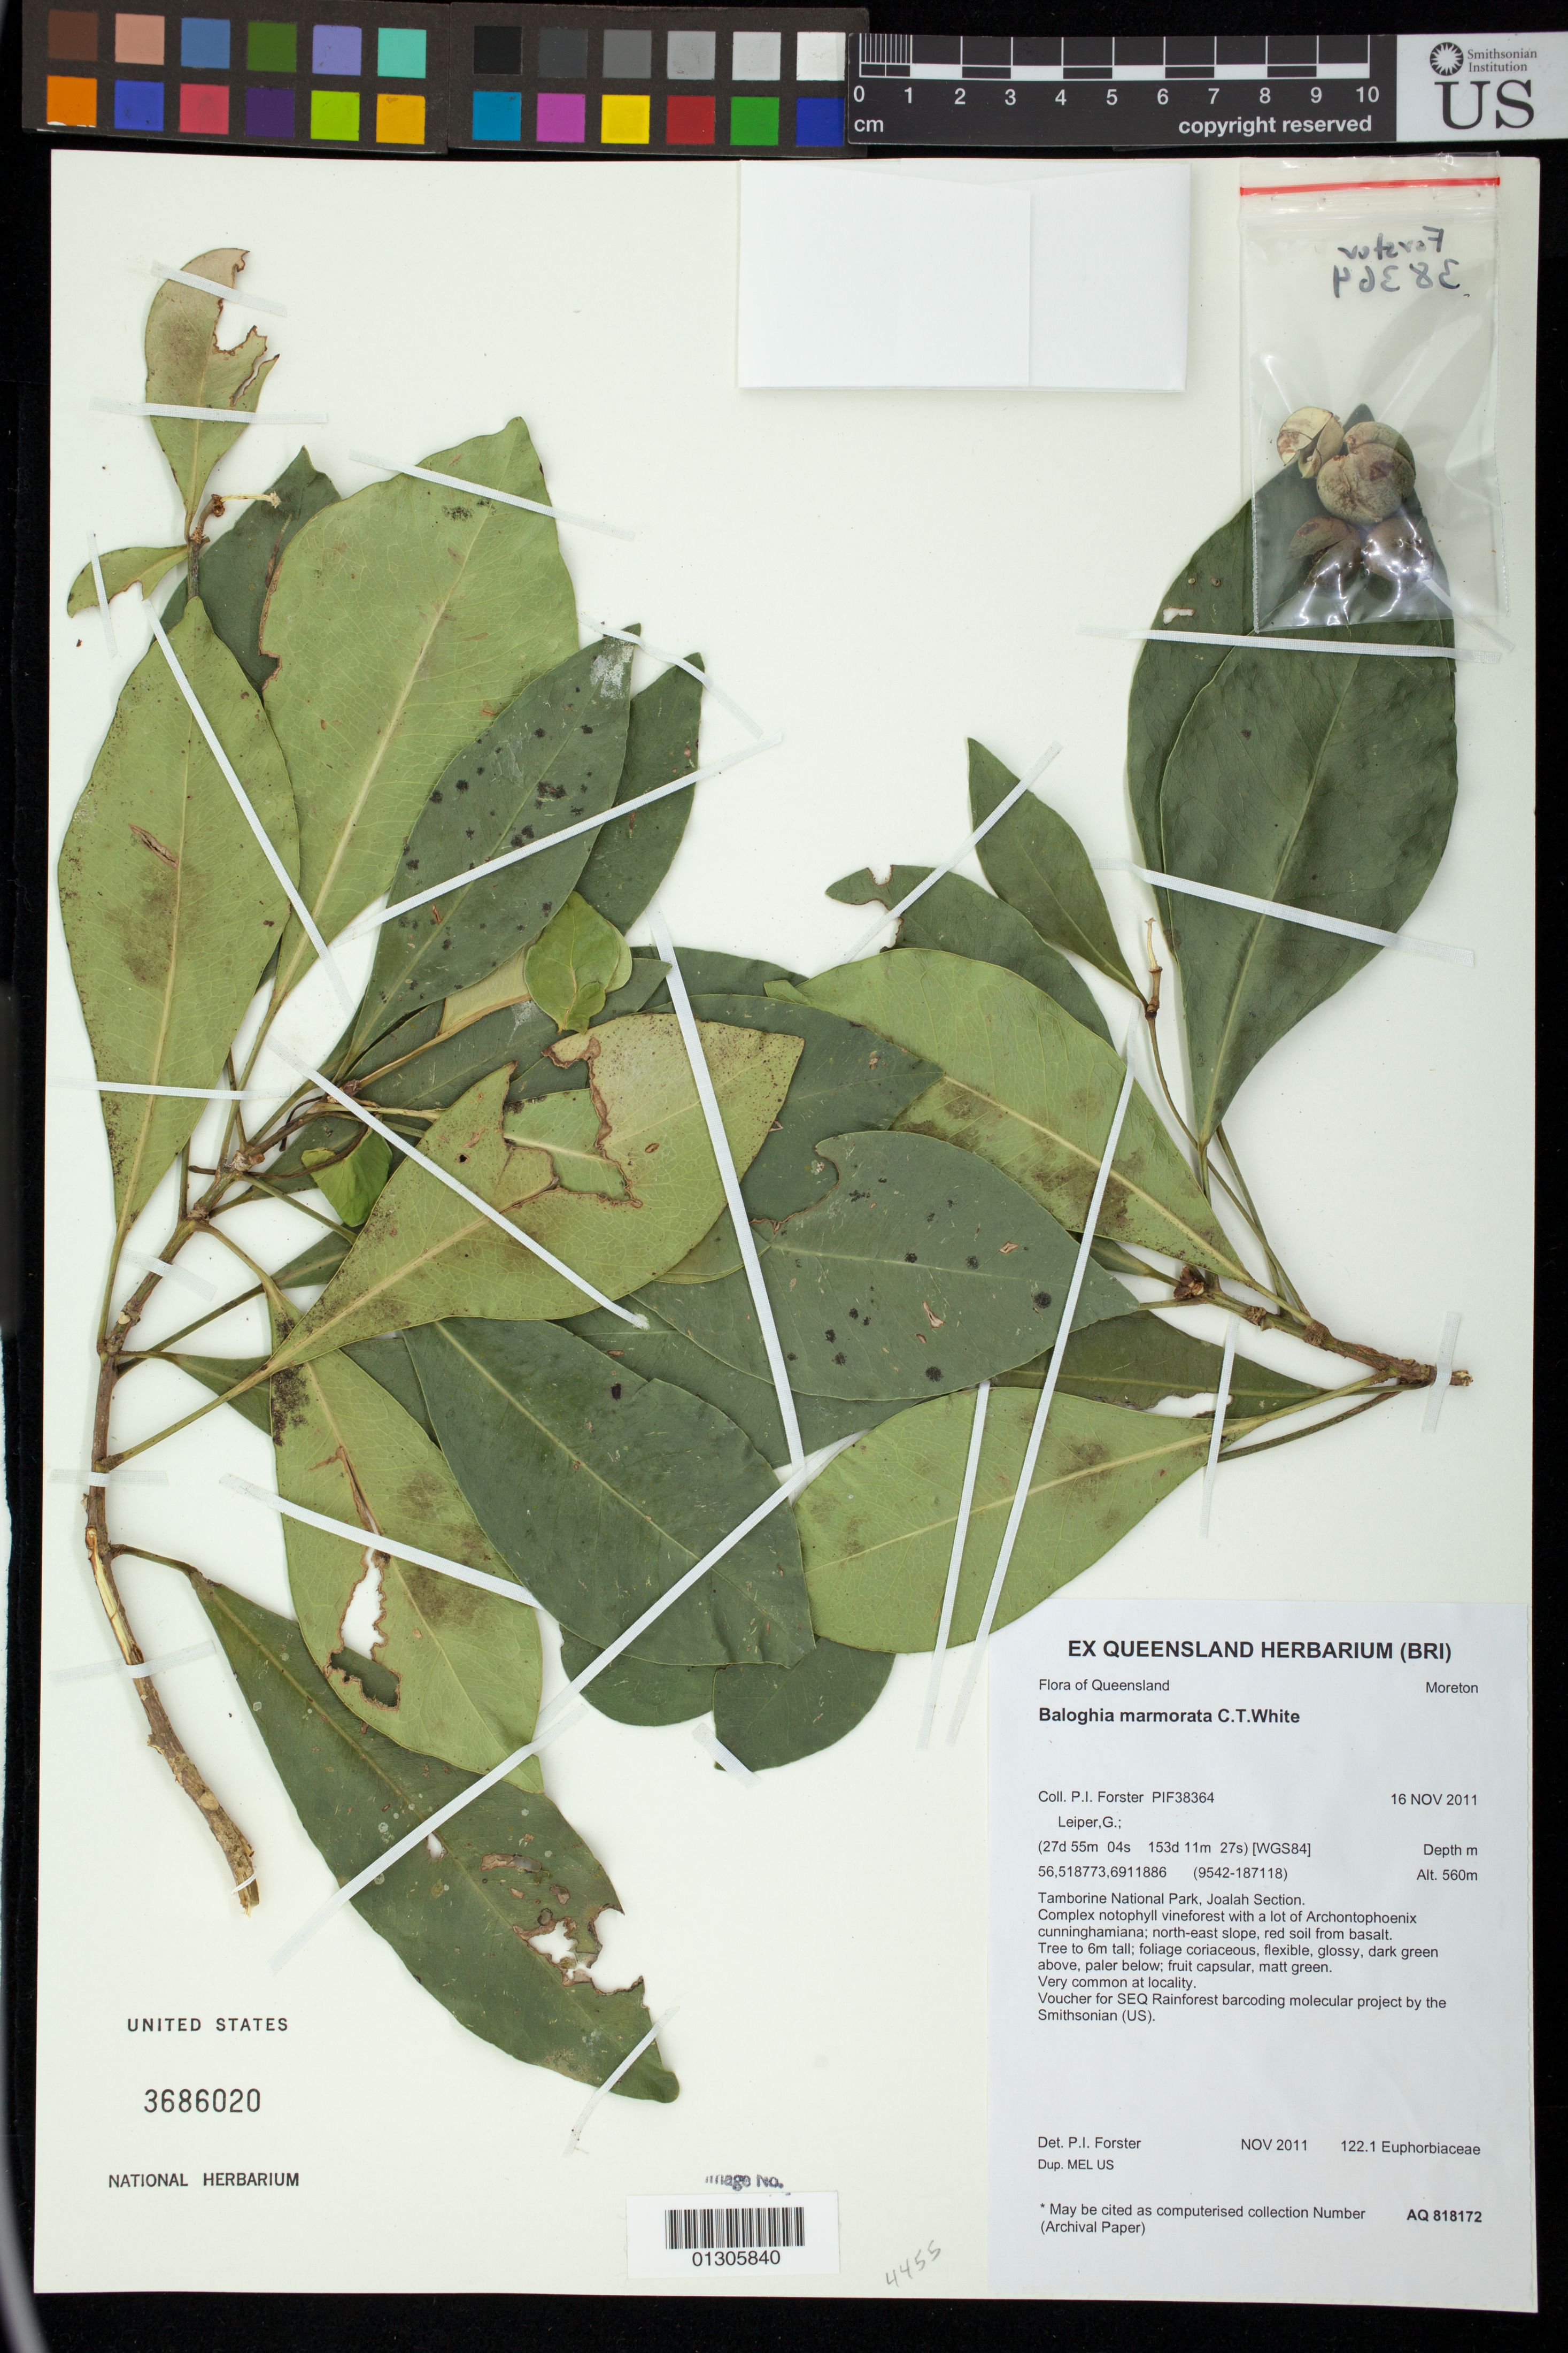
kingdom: Plantae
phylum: Tracheophyta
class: Magnoliopsida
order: Malpighiales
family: Euphorbiaceae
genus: Baloghia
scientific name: Baloghia marmorata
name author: C.T. White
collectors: G. Leiper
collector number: PIF38364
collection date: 2011-11-16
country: Australia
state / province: Queensland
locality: Tamborine National Park, Joalah Section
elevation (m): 560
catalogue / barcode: US 3686020